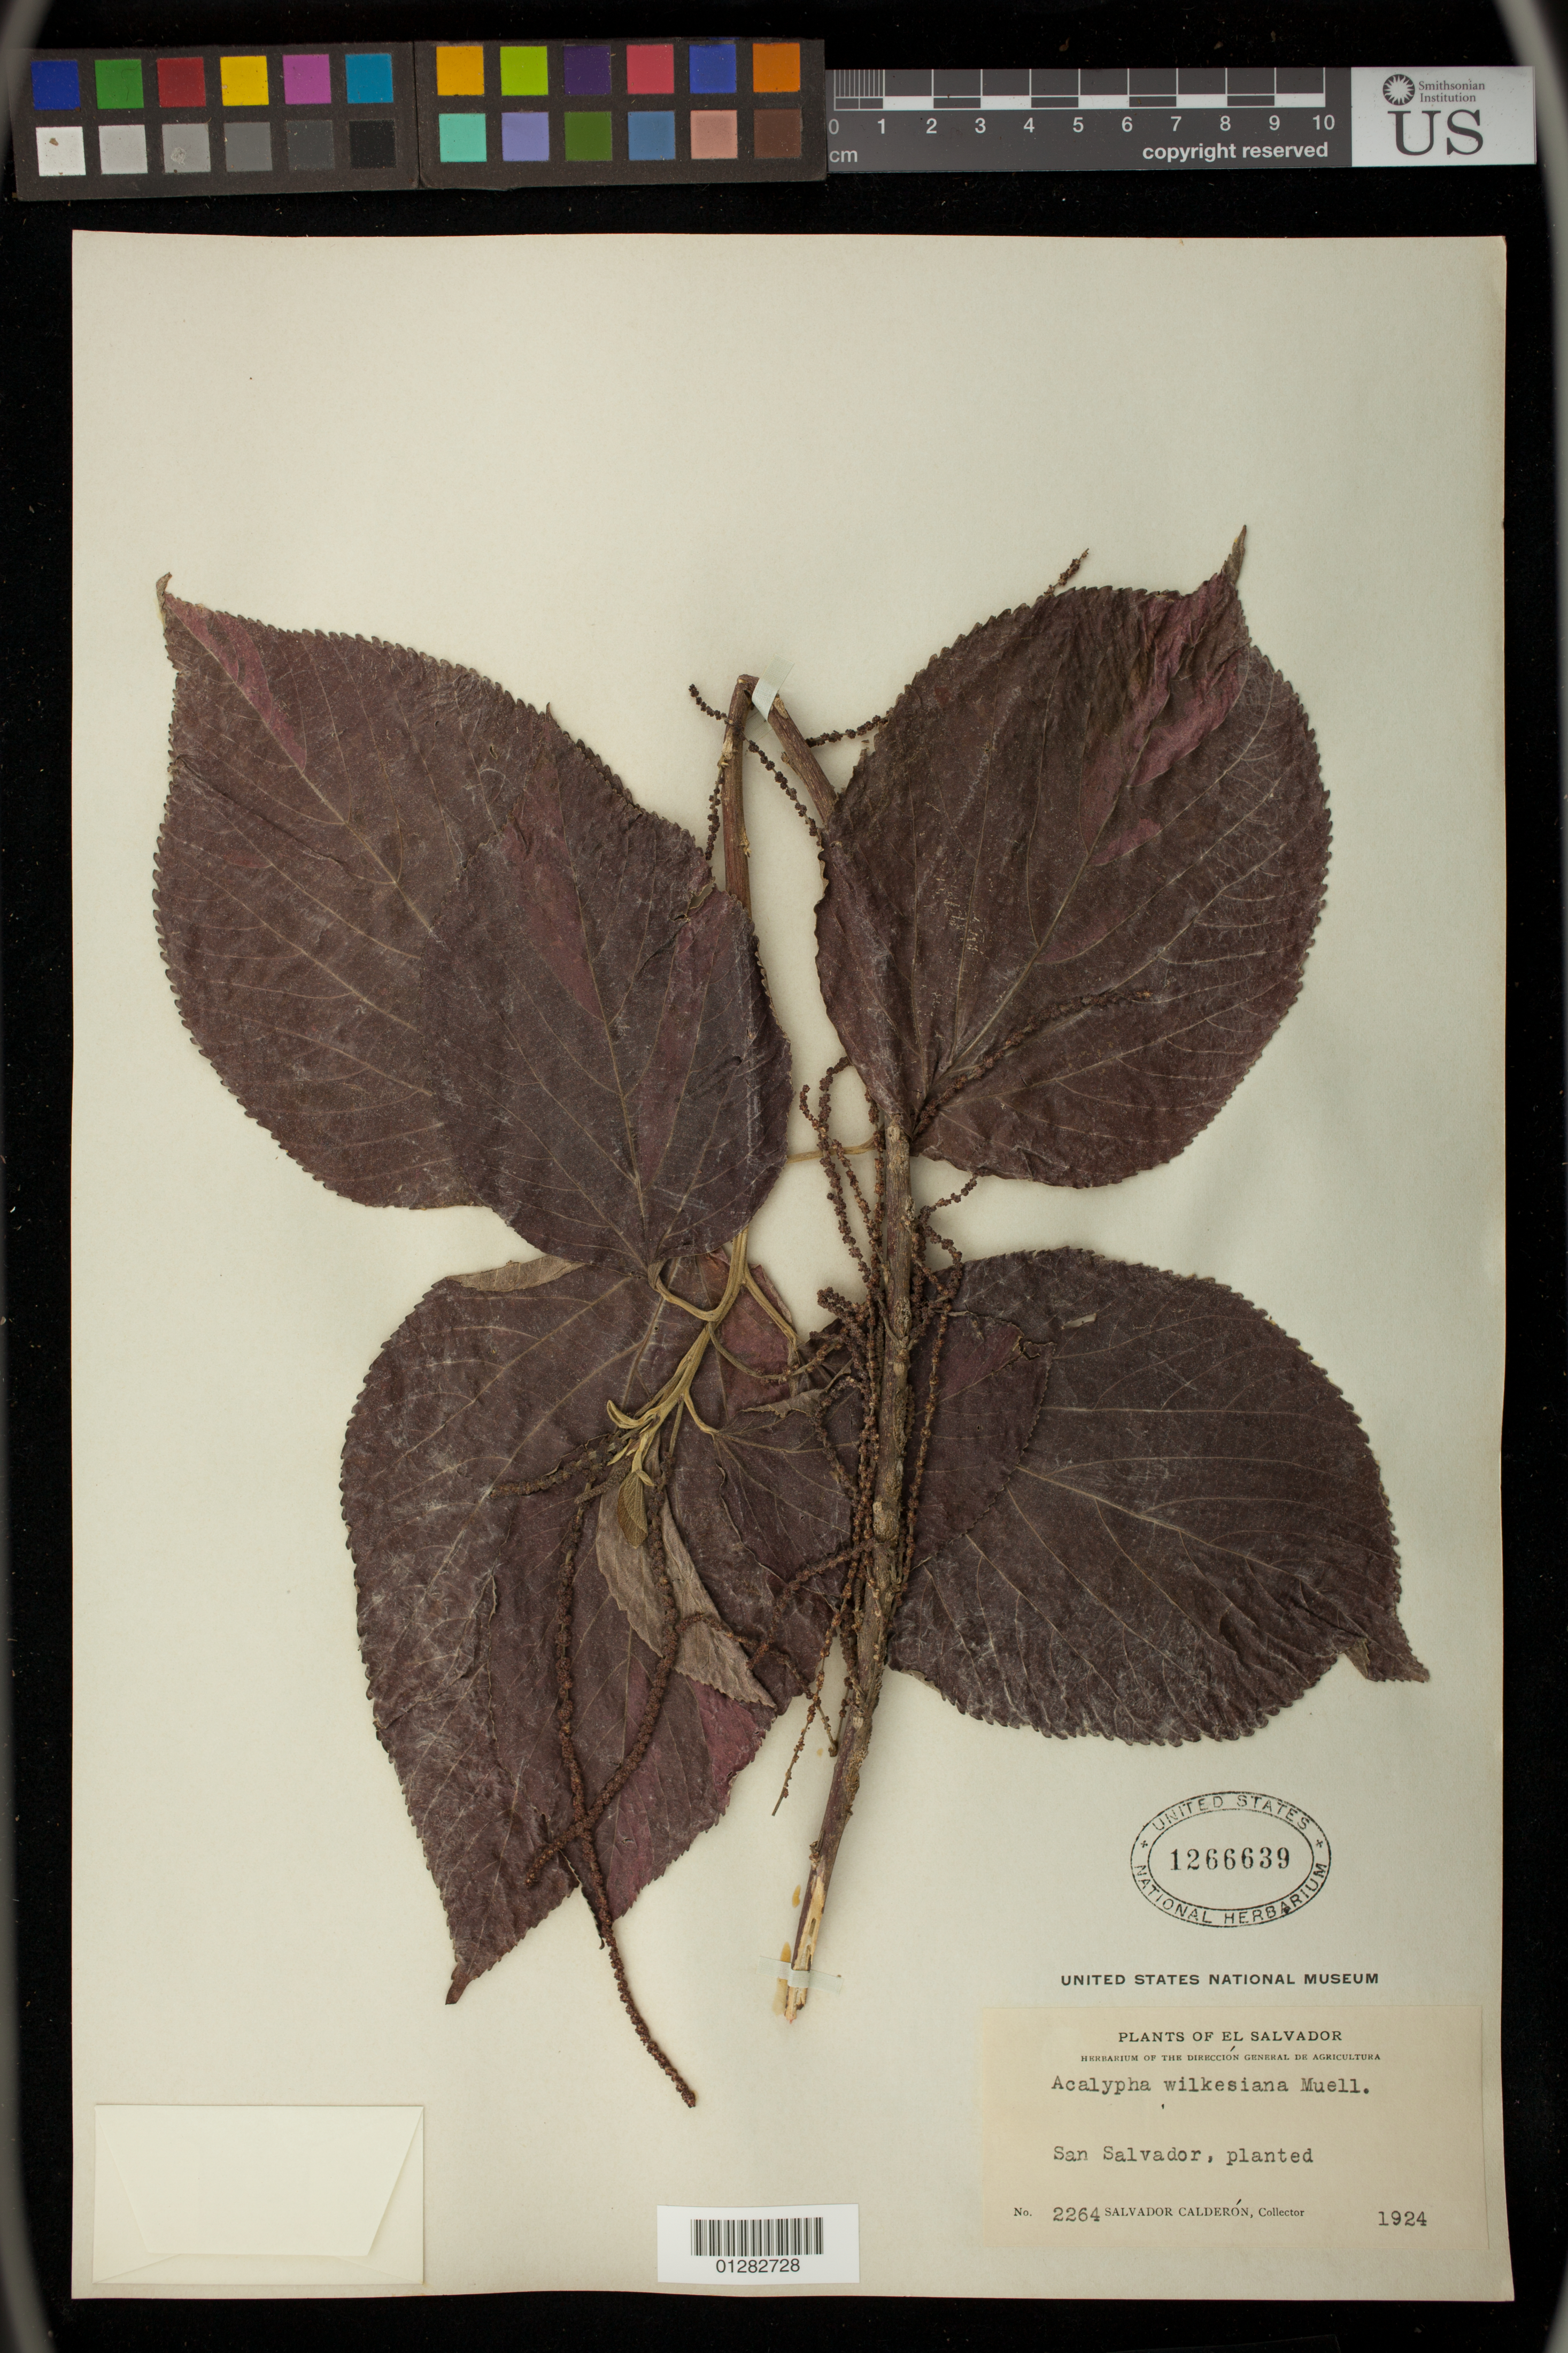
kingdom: Plantae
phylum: Tracheophyta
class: Magnoliopsida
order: Malpighiales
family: Euphorbiaceae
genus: Acalypha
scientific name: Acalypha wilkesiana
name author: Müll. Arg. in DC.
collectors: S. Calderón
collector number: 2264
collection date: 1924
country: El Salvador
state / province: San Salvador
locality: San Salvador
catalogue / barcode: US 1266639